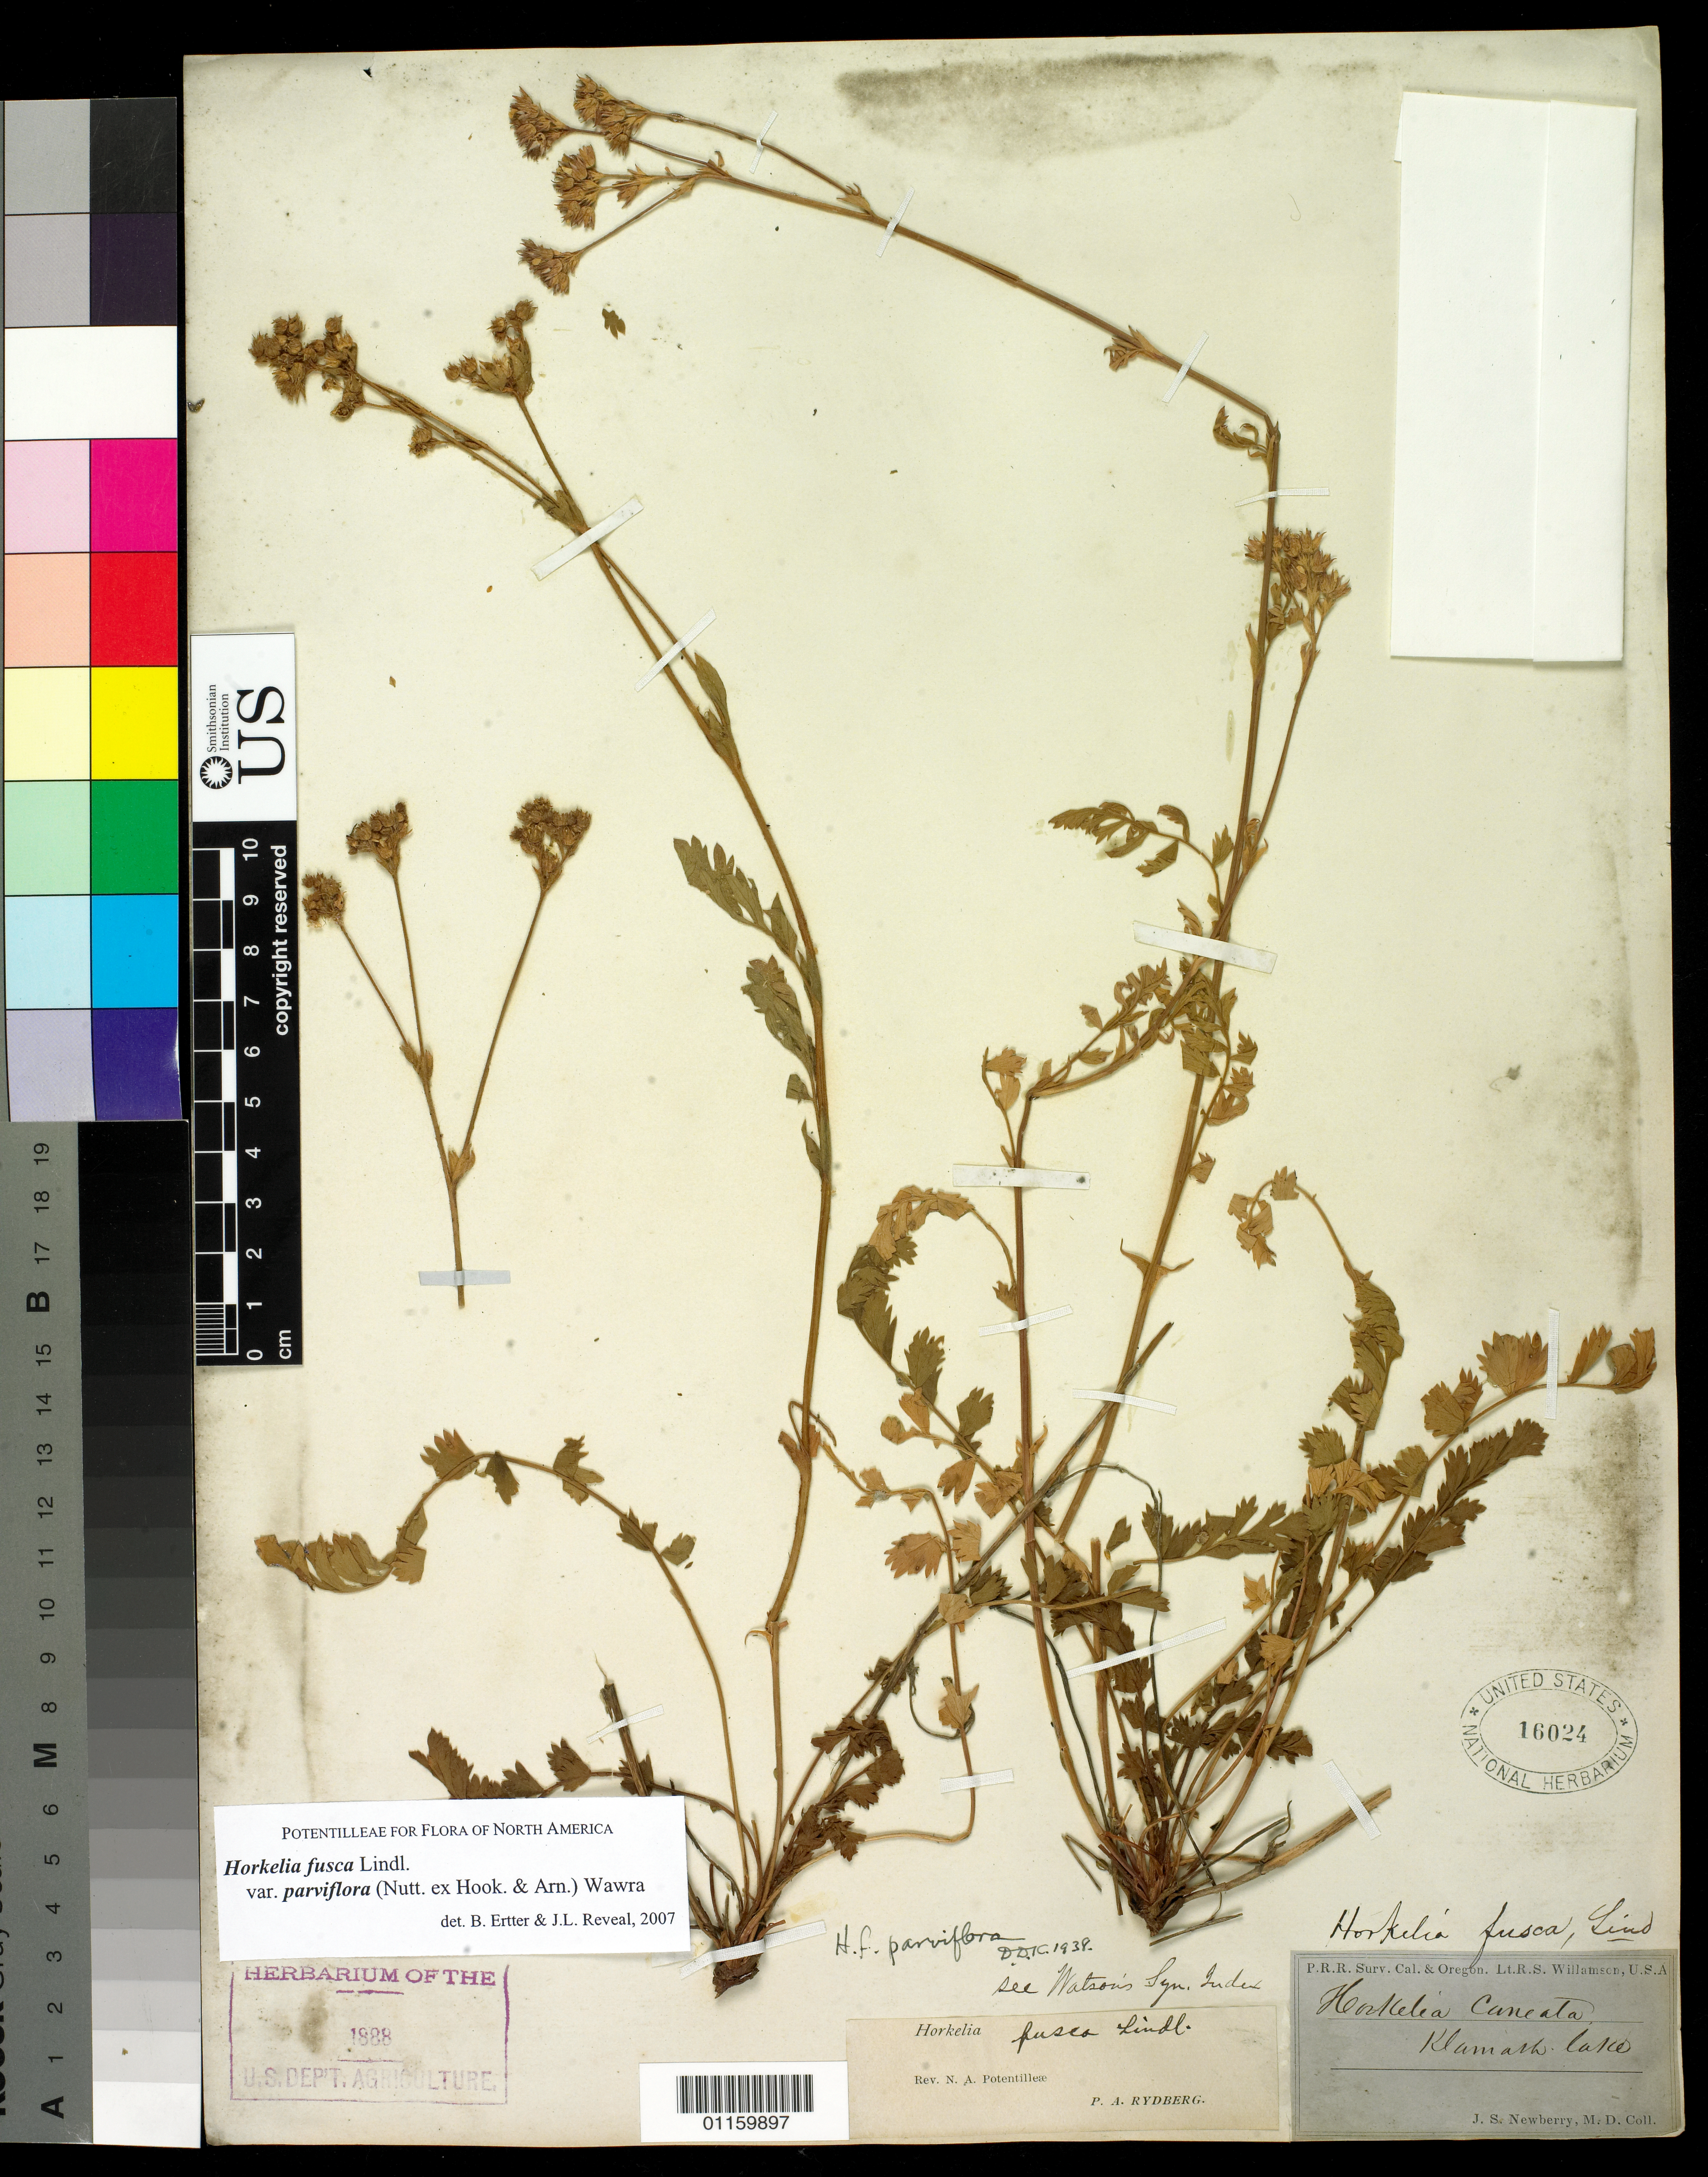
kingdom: Plantae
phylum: Tracheophyta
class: Magnoliopsida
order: Rosales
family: Rosaceae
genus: Potentilla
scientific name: Potentilla douglasii var. parviflora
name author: (Nutt. ex Hook. & Arn.) J.T. Howell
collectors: J. S. Newberry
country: United States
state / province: Oregon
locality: Klamath Lake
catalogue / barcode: US 16024